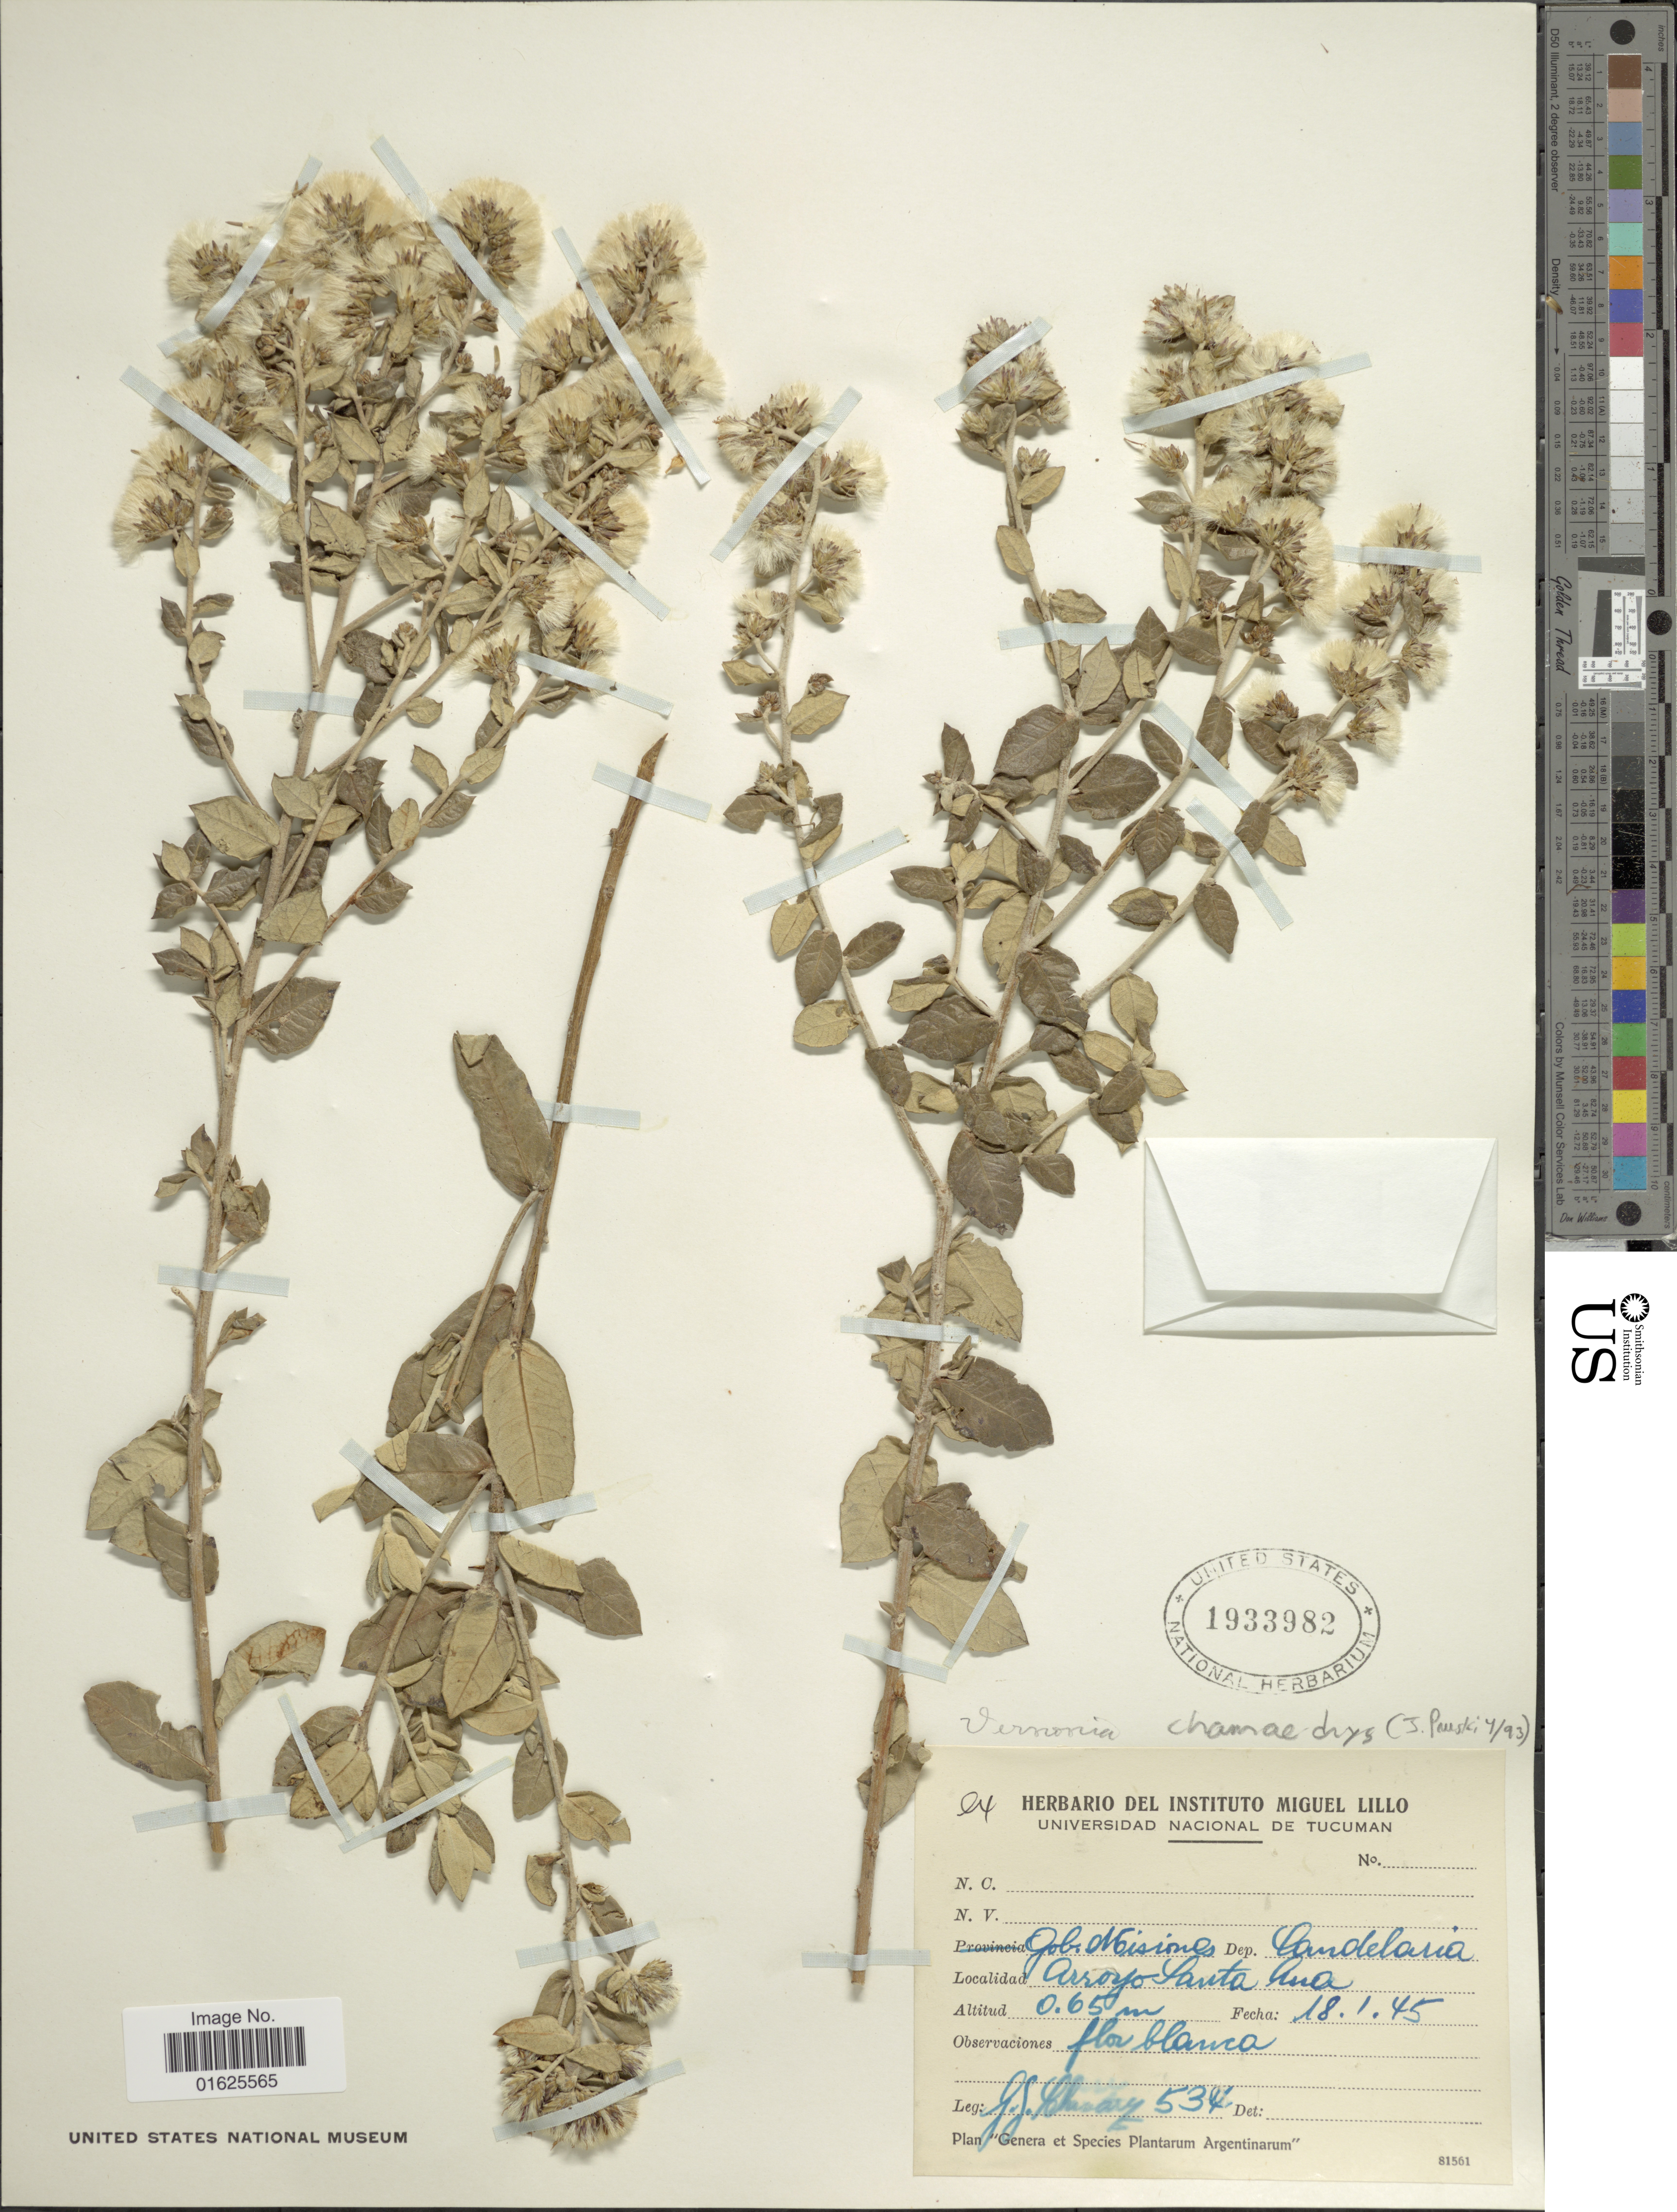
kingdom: Plantae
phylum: Tracheophyta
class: Magnoliopsida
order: Asterales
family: Asteraceae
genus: Vernonanthura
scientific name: Vernonanthura chamaedrys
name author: (Less.) H. Rob.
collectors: G. Khuasy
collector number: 534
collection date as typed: Transcribed d/m/y: 18/1/45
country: Argentina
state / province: Misiones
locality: Gob. Misiones, Dep Candelaria, Arroyo Santa Ana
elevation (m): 0.65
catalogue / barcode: US 1933982